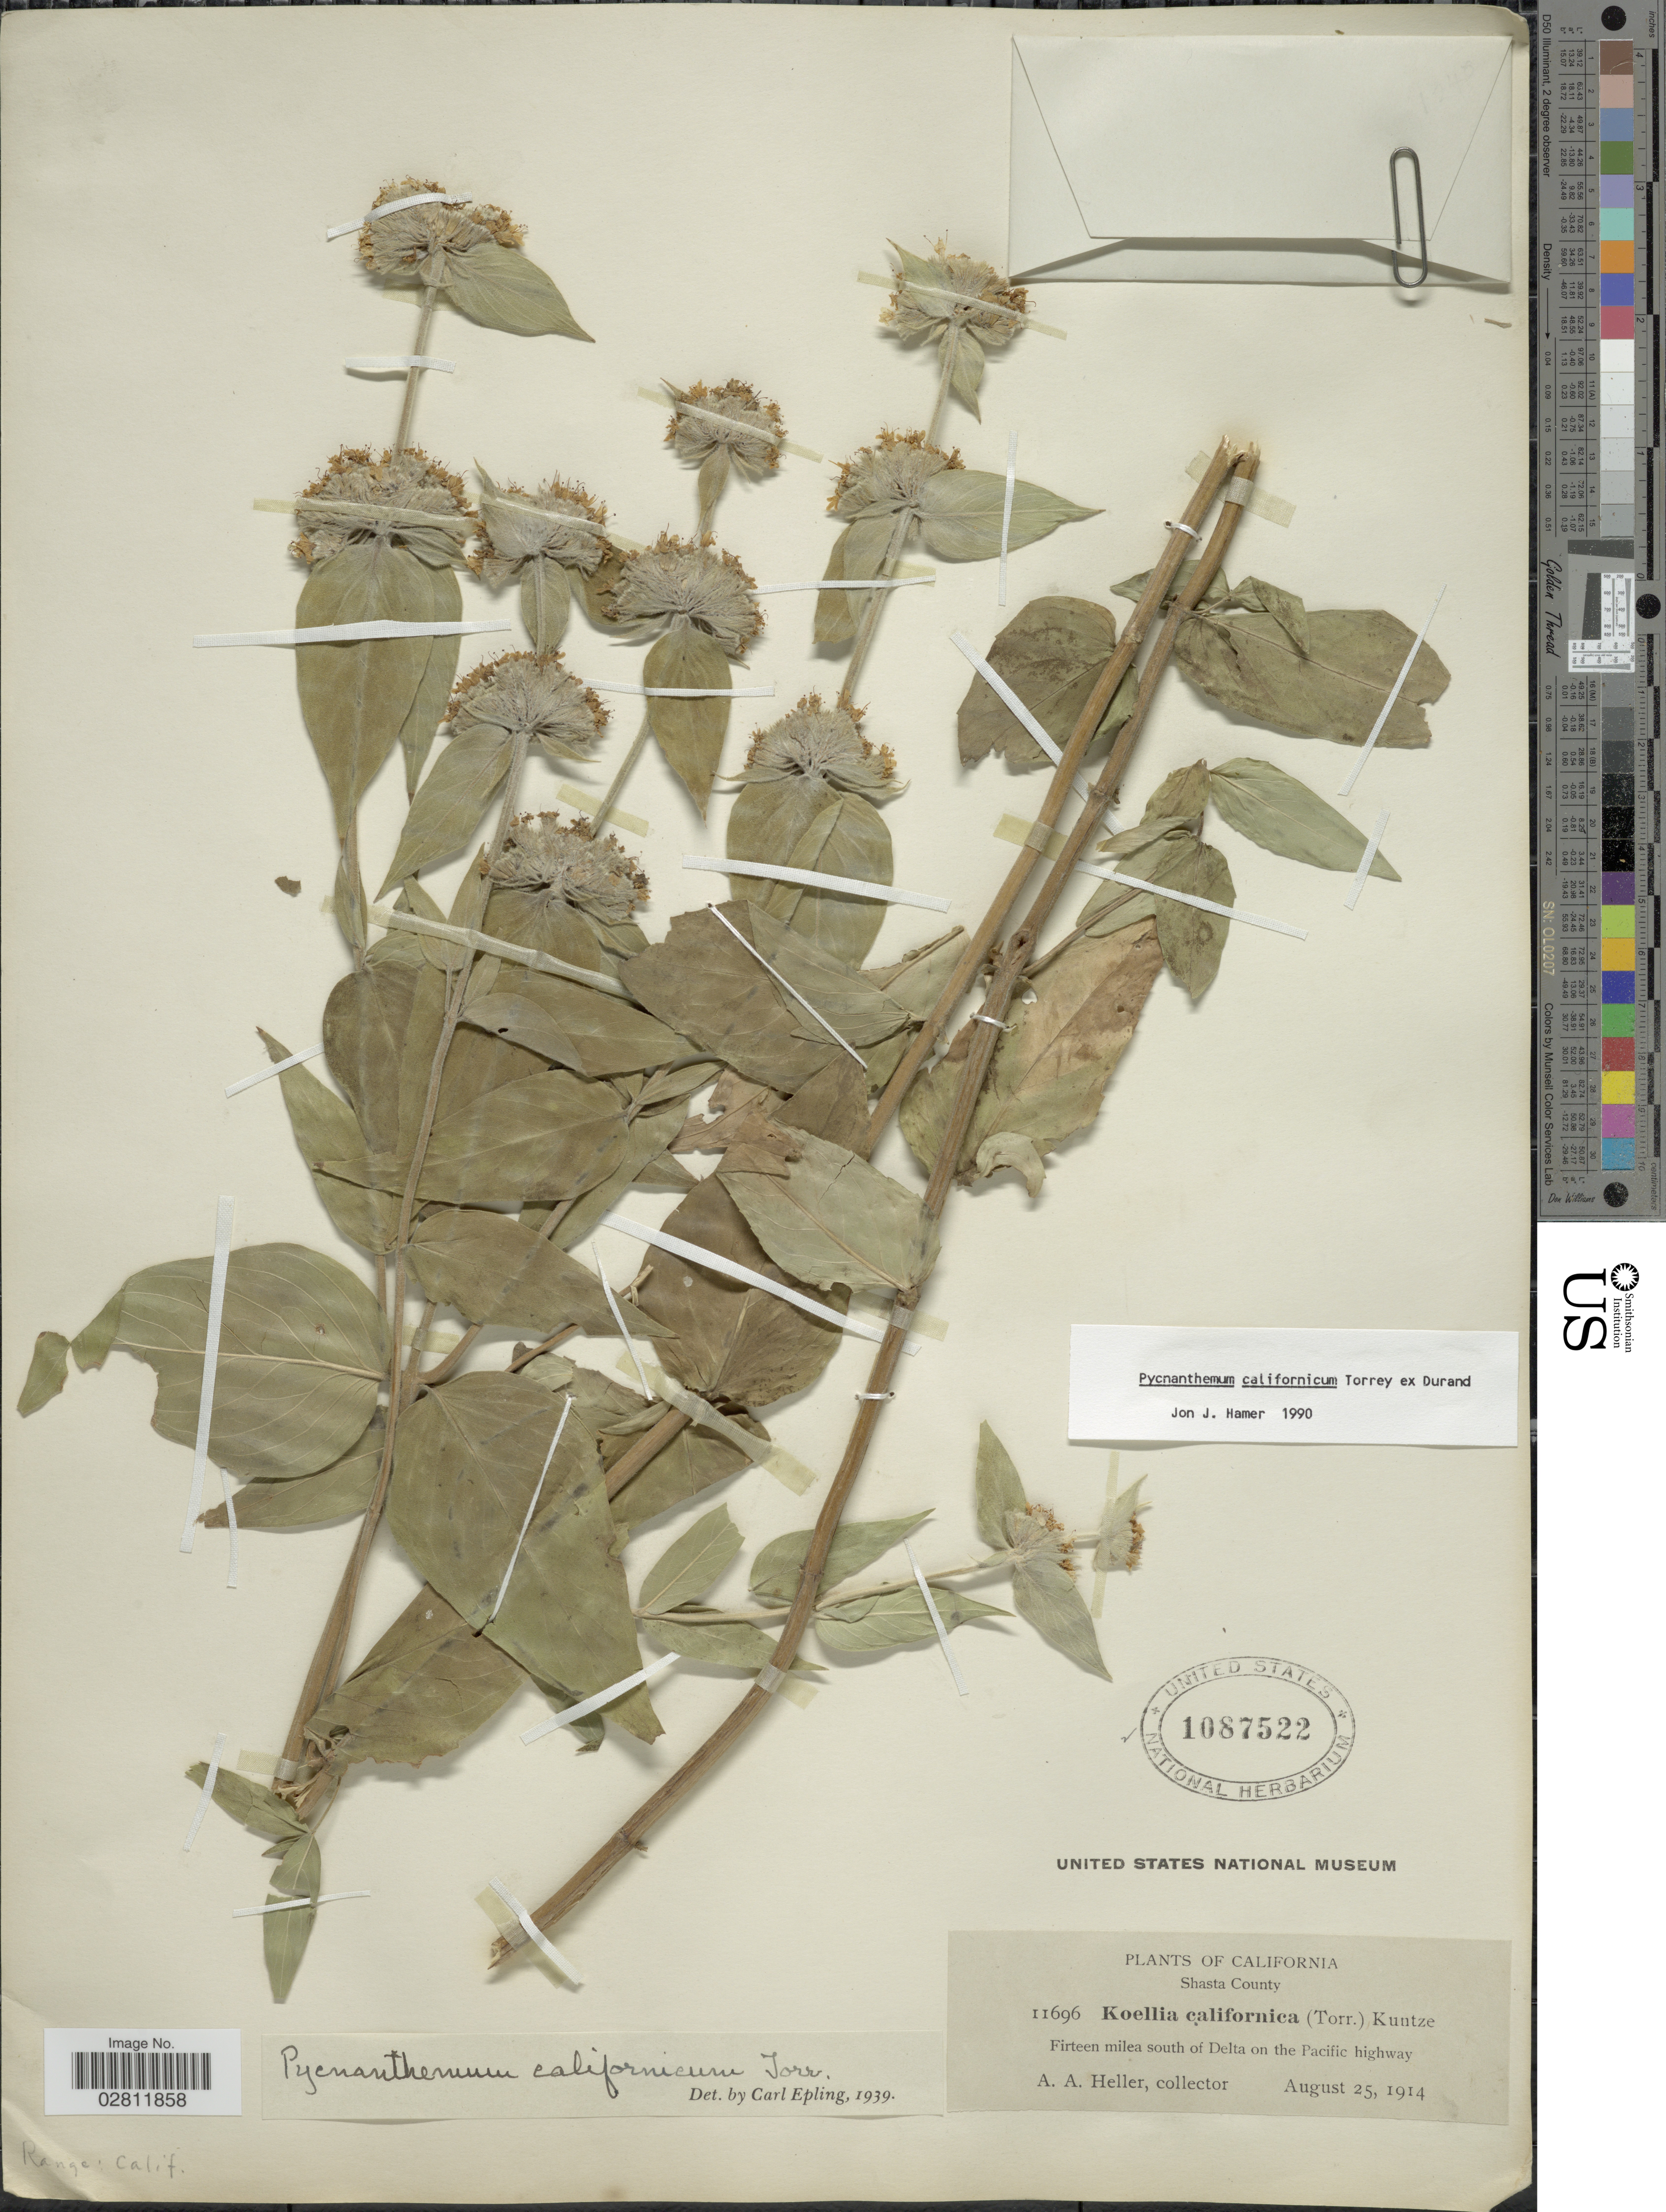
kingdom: Plantae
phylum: Tracheophyta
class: Magnoliopsida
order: Lamiales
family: Lamiaceae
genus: Pycnanthemum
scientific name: Pycnanthemum californicum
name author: Torr. ex Durand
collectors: A. A. Heller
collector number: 11696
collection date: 1914-08-25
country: United States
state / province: California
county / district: Shasta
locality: Shasta County. Firteen milea south of Delta on the Pacific highway.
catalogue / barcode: US 1087522